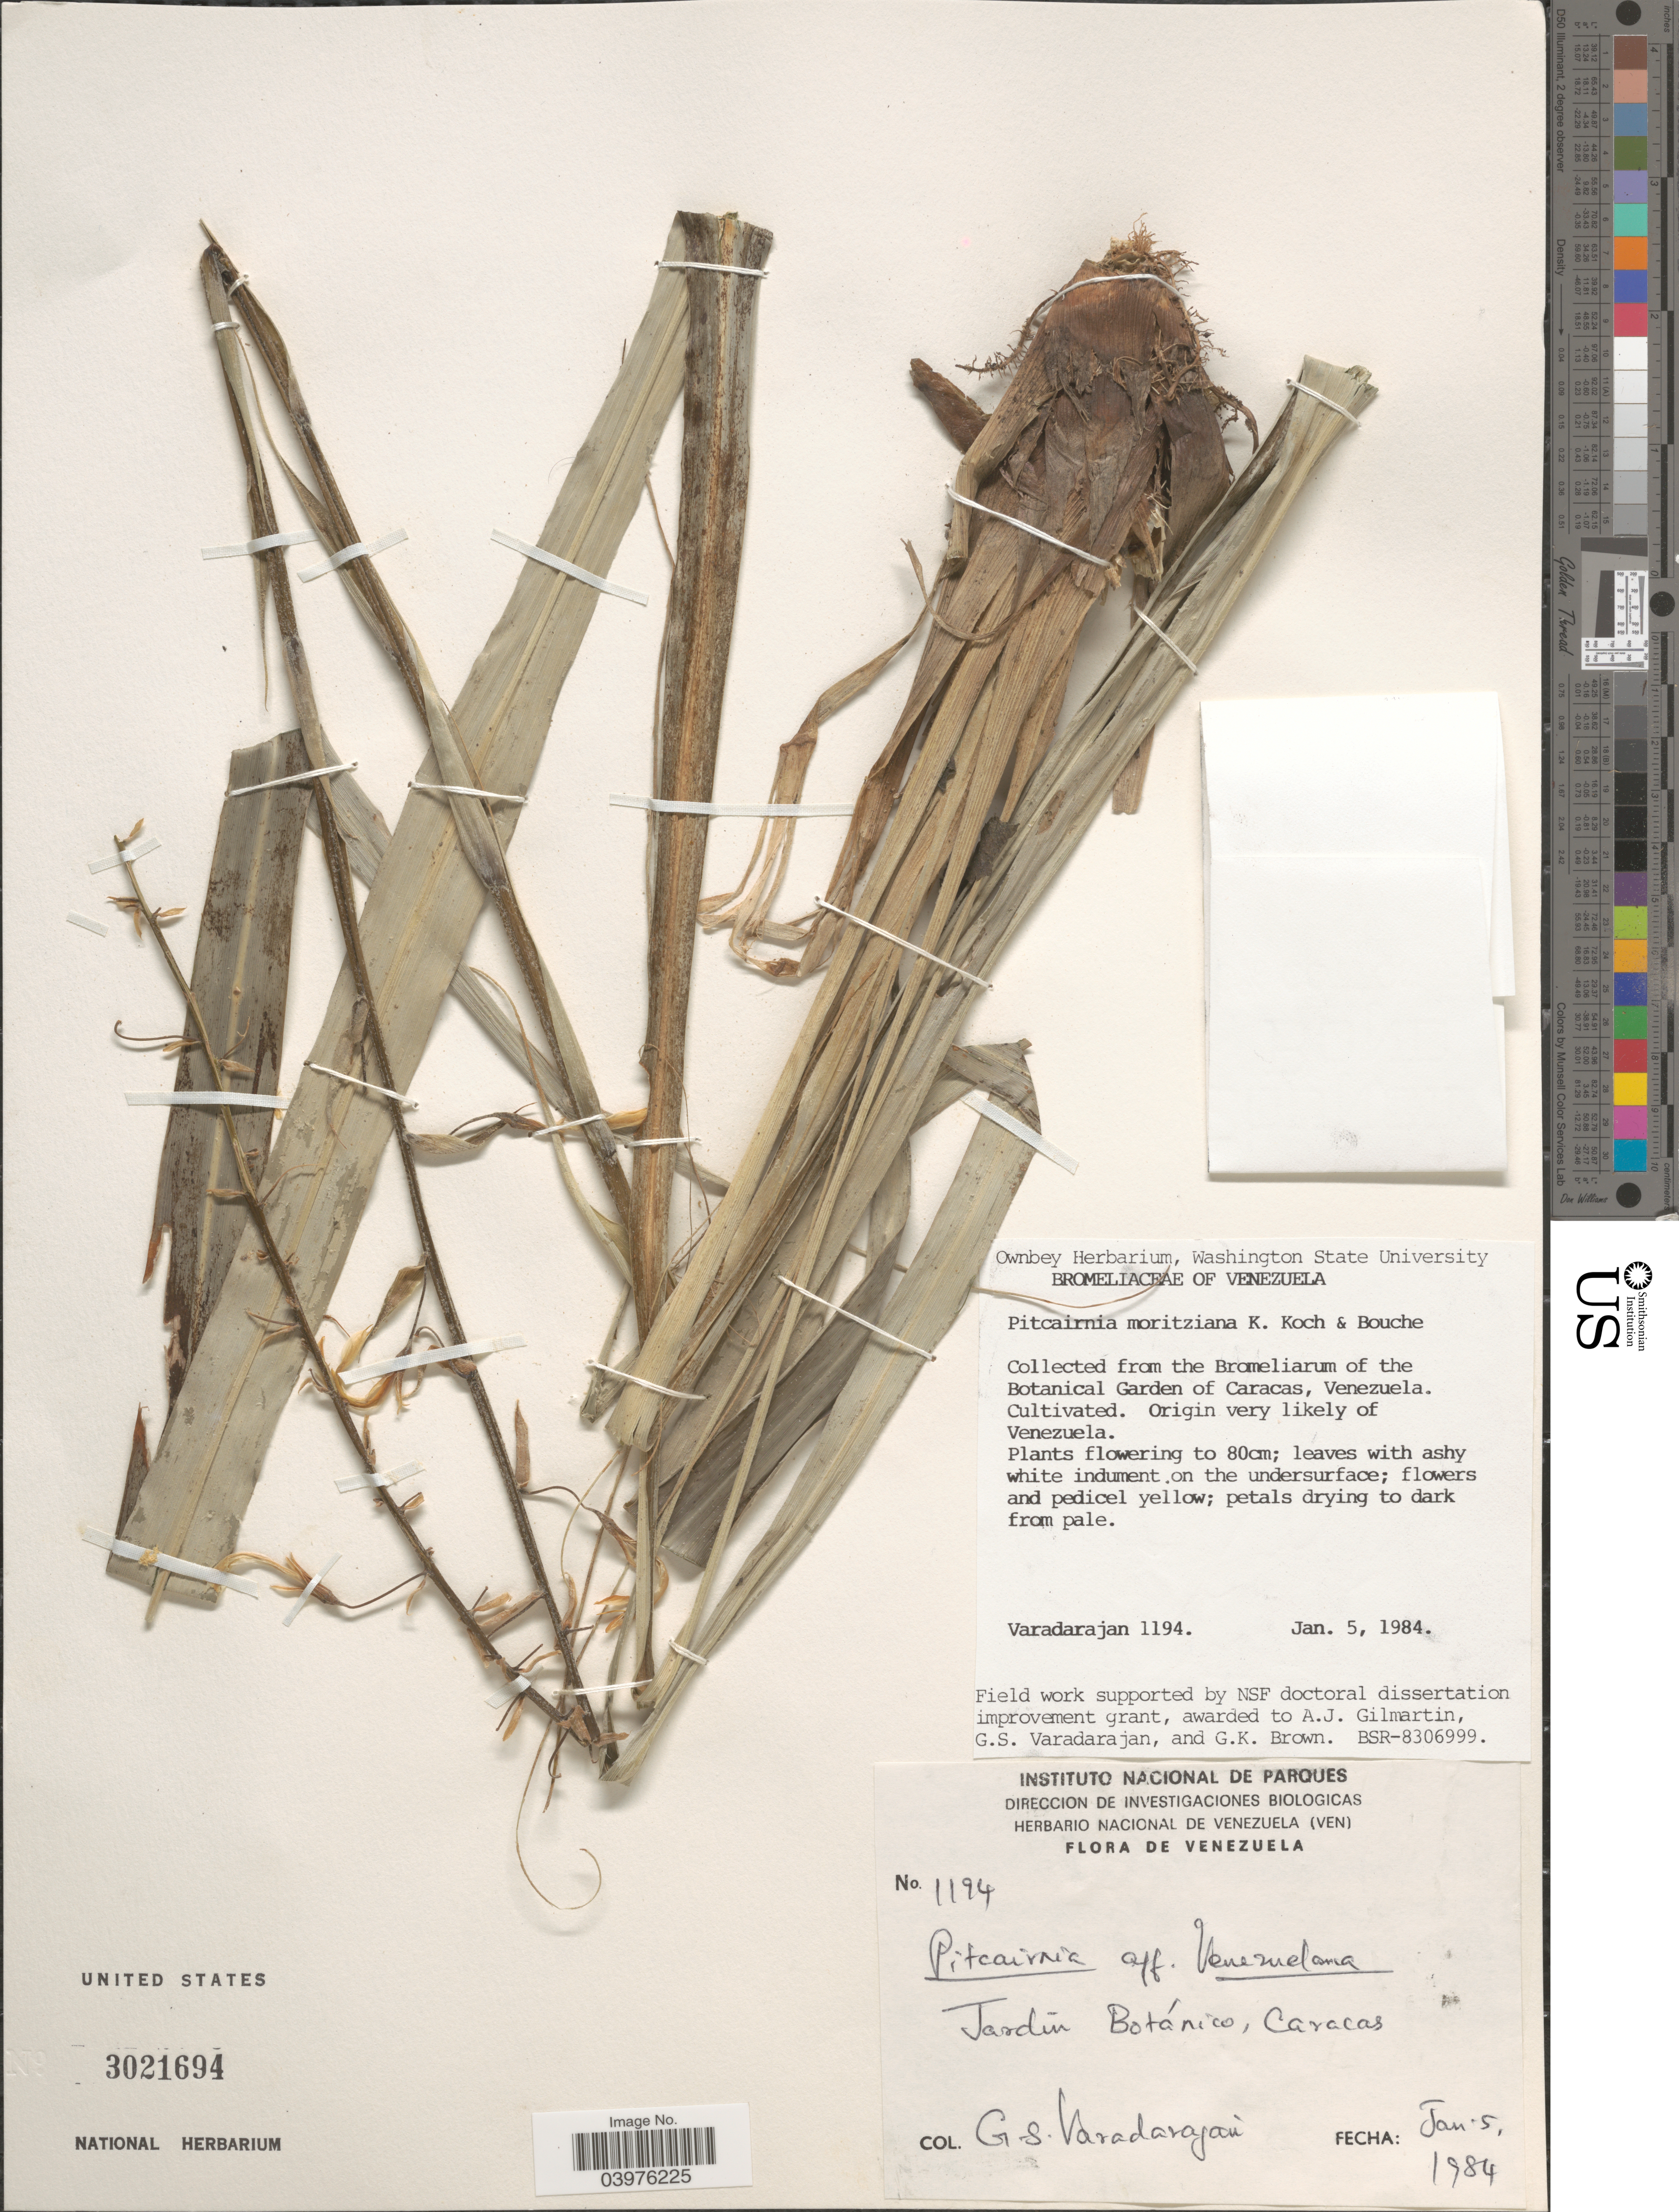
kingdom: Plantae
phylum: Tracheophyta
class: Liliopsida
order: Poales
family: Bromeliaceae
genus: Pitcairnia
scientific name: Pitcairnia moritziana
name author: K. Koch & C.D. Bouché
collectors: G. S. Varadarajan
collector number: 1194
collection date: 1984-01-05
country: Venezuela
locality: The Bromeliarum of the Botanical Garden of Caracas. Jardin Botánico, Caracas.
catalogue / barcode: US 3021694